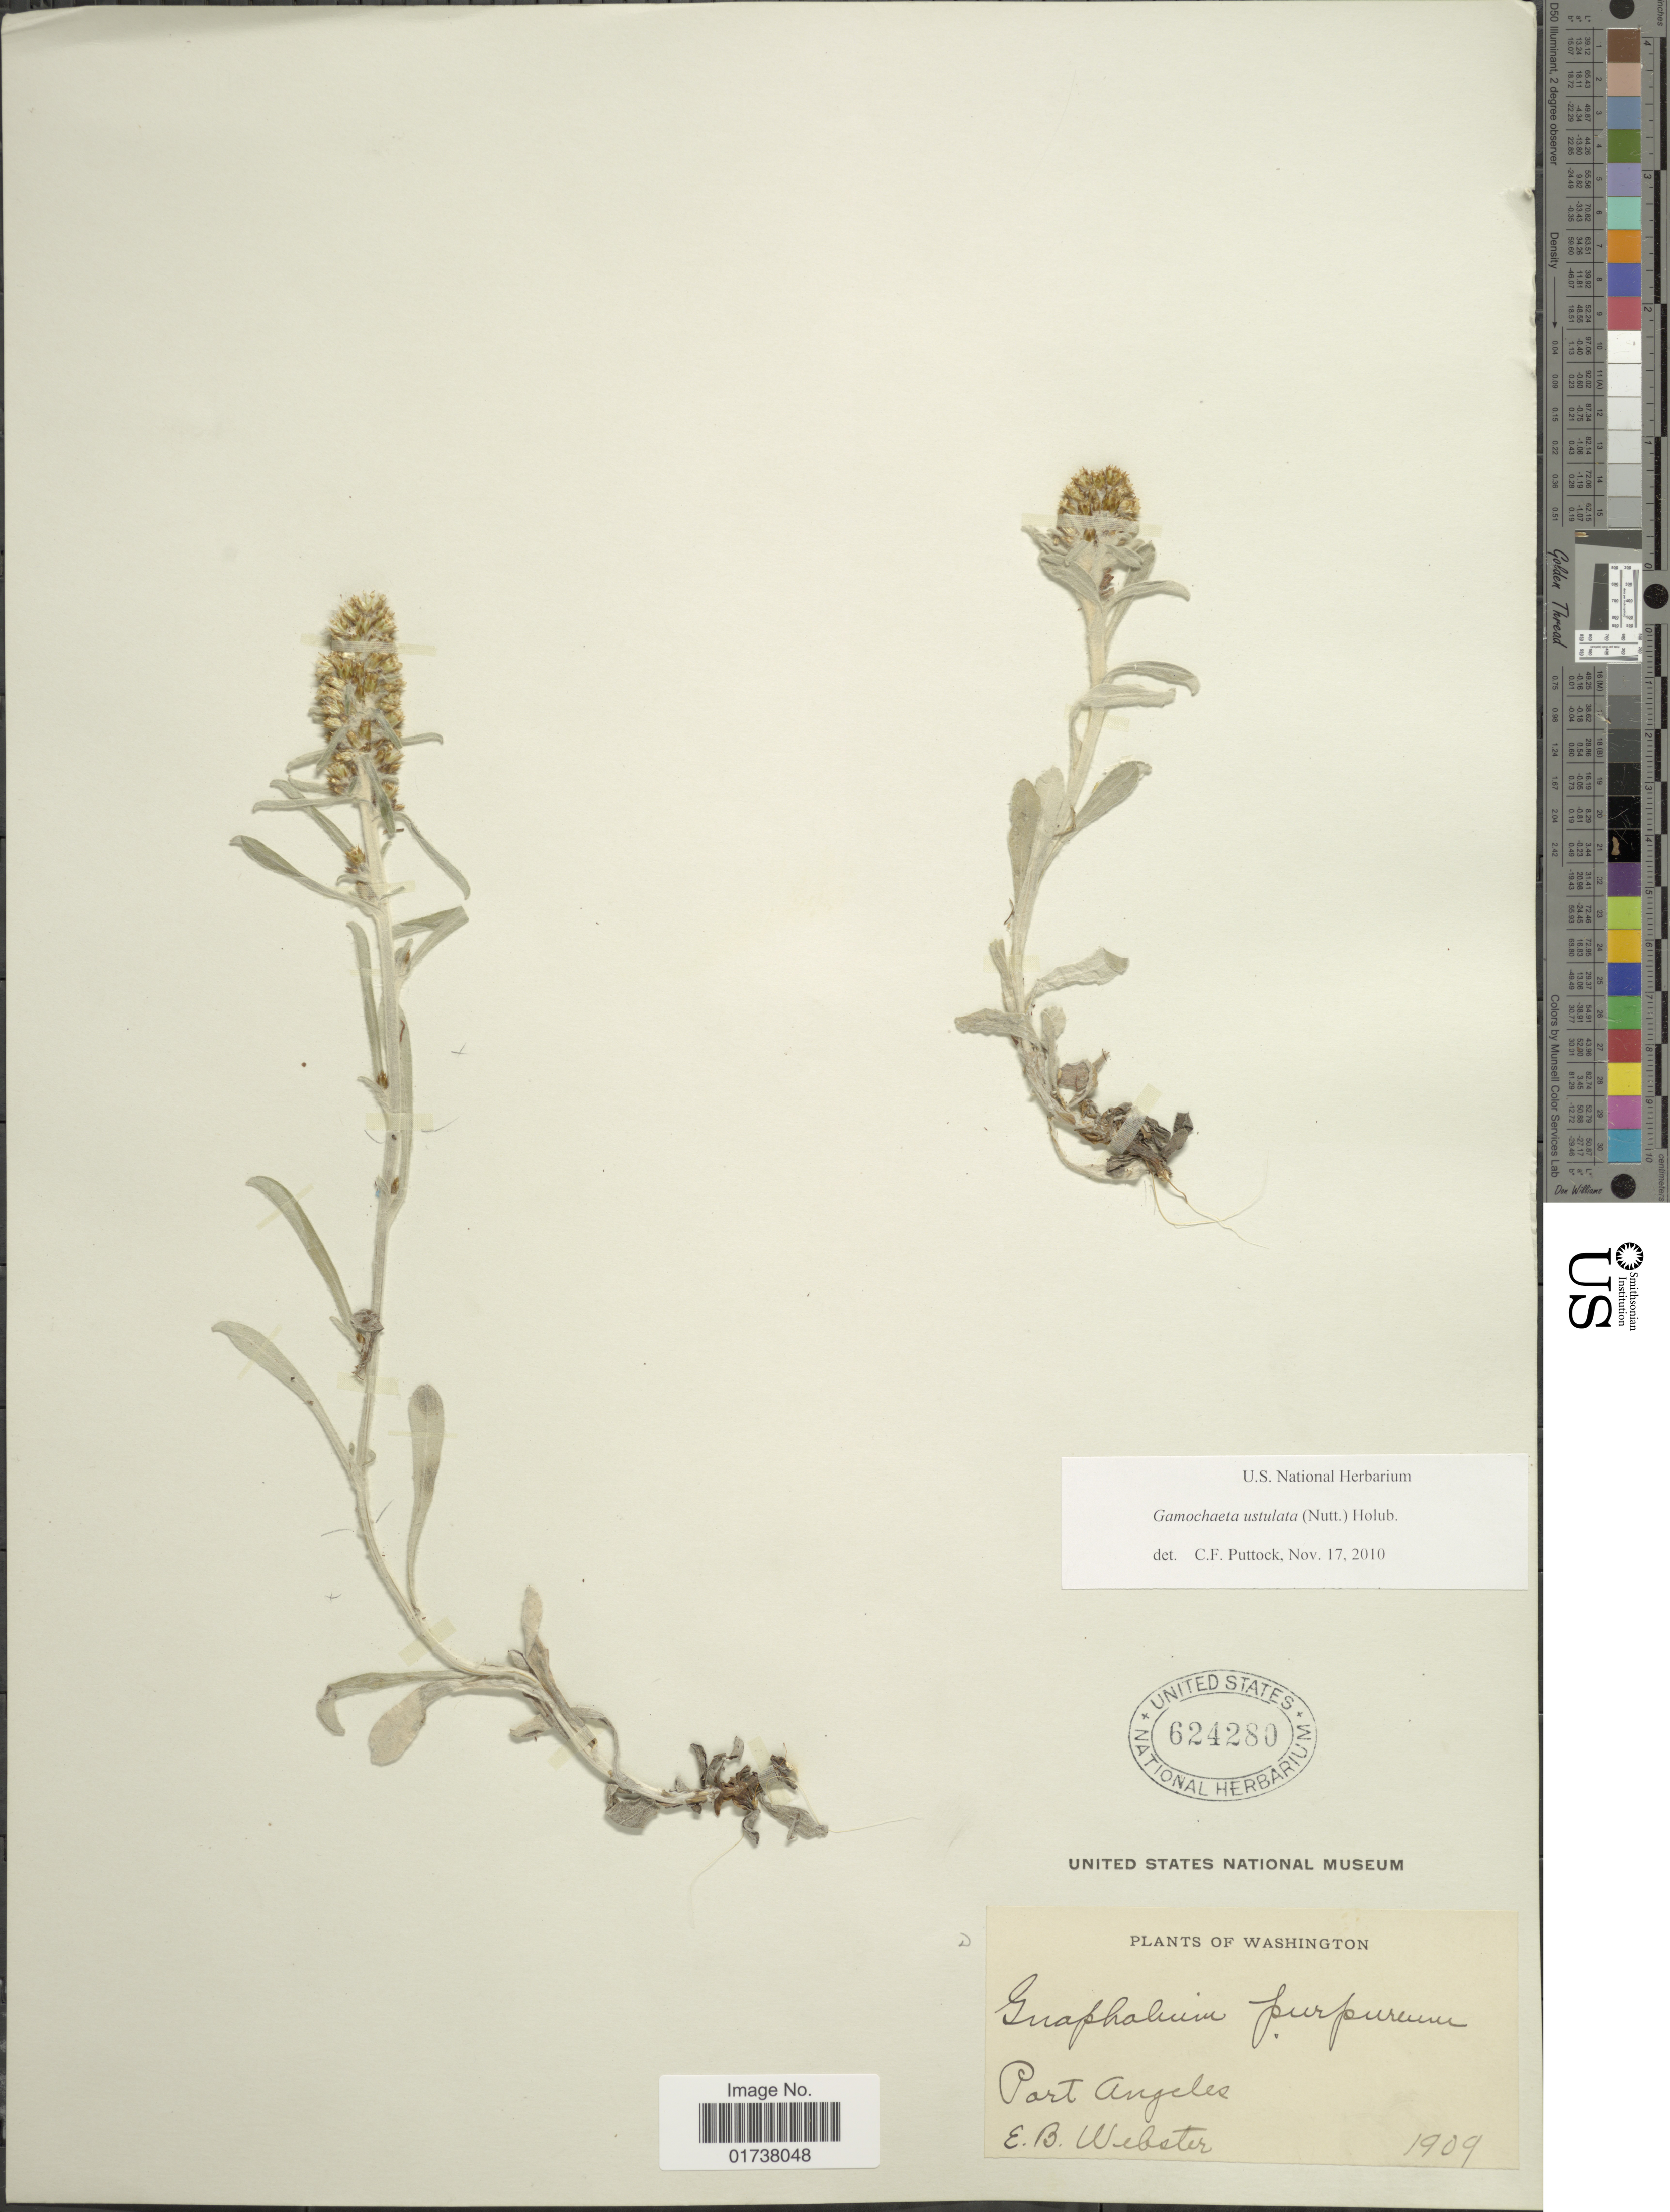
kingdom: Plantae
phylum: Tracheophyta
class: Magnoliopsida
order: Asterales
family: Asteraceae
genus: Gamochaeta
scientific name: Gamochaeta ustulata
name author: (Nutt.) Holub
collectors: E. B. Webster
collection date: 1909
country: United States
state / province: Washington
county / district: Clallam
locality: Port Angeles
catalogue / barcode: US 624280